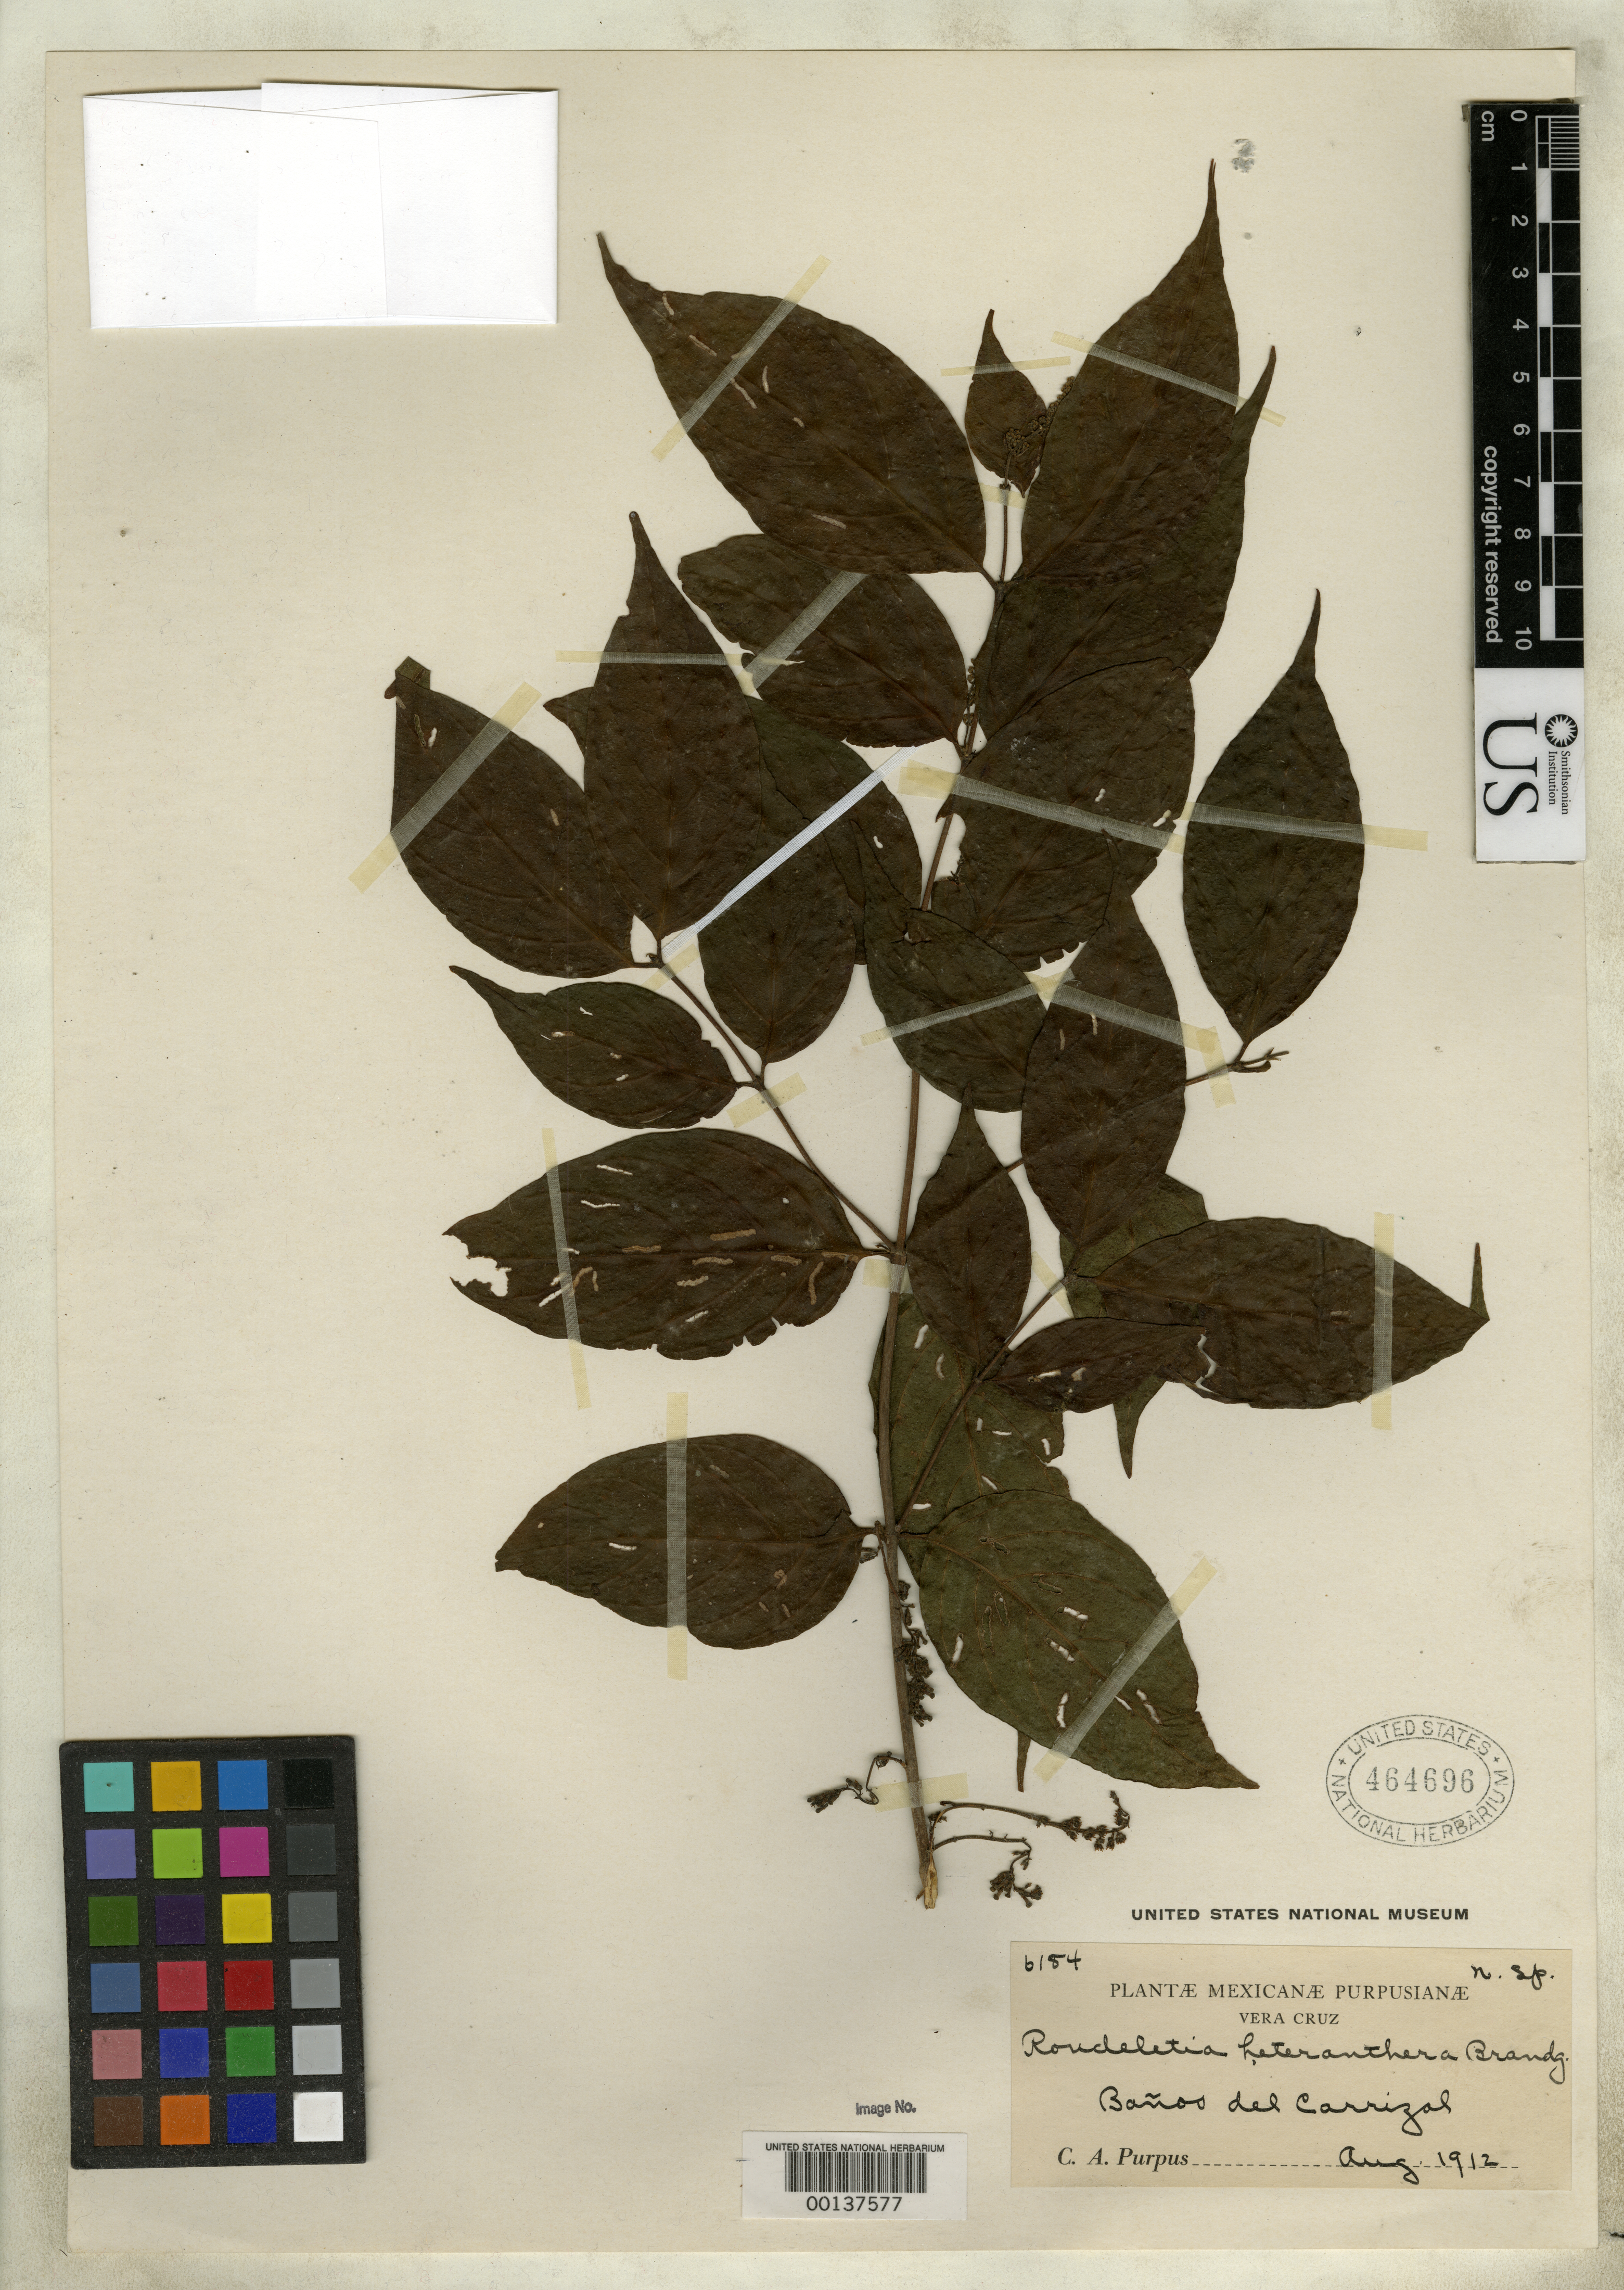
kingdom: Plantae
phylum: Tracheophyta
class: Magnoliopsida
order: Gentianales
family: Rubiaceae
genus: Rondeletia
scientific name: Rondeletia heteranthera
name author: Brandegee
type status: Type Fragment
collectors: C. A. Purpus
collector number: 6184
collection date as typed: Aug 1912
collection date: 1912-08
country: Mexico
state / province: Veracruz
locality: Banos del Carrizal.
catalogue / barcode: US 464696